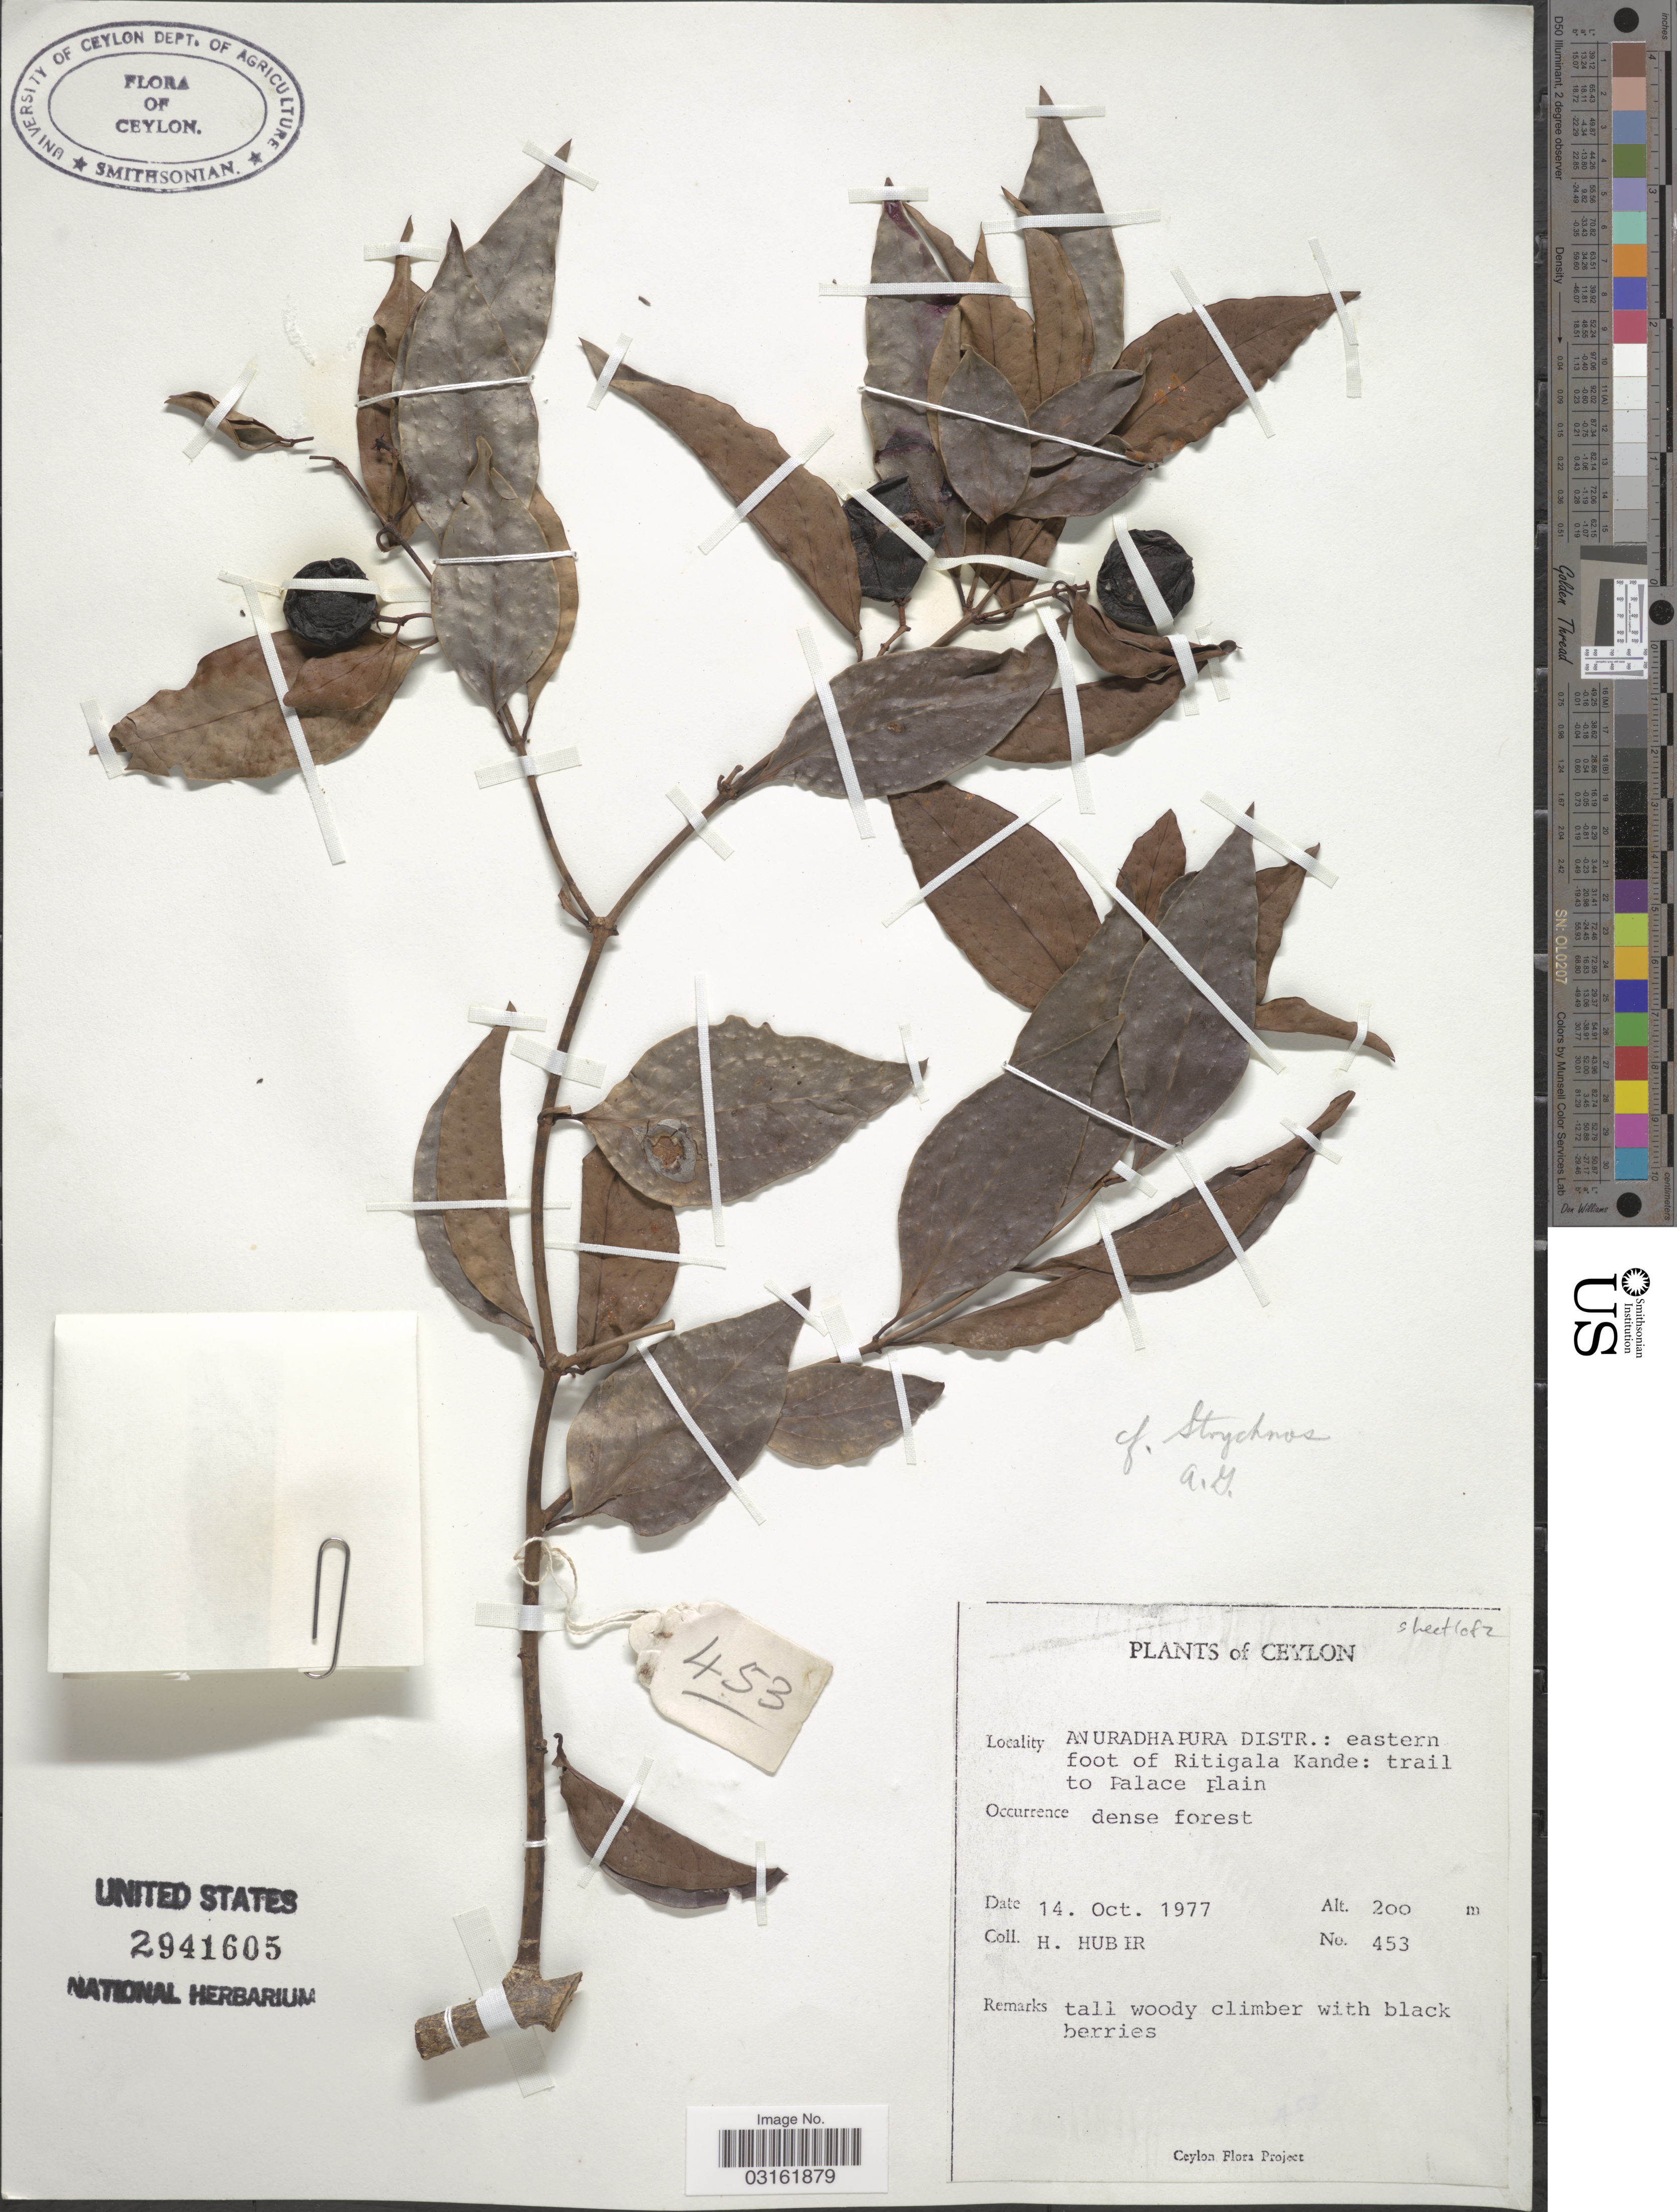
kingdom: Plantae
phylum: Tracheophyta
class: Magnoliopsida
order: Gentianales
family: Loganiaceae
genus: Strychnos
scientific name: Strychnos sp.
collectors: H. Huber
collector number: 453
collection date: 1977-10-14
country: Sri Lanka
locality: Ceylon. Anuradhapura Distr.: eastern foot of Ritigala Kande: trail to Palace plain.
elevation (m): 200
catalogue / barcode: US 2941605